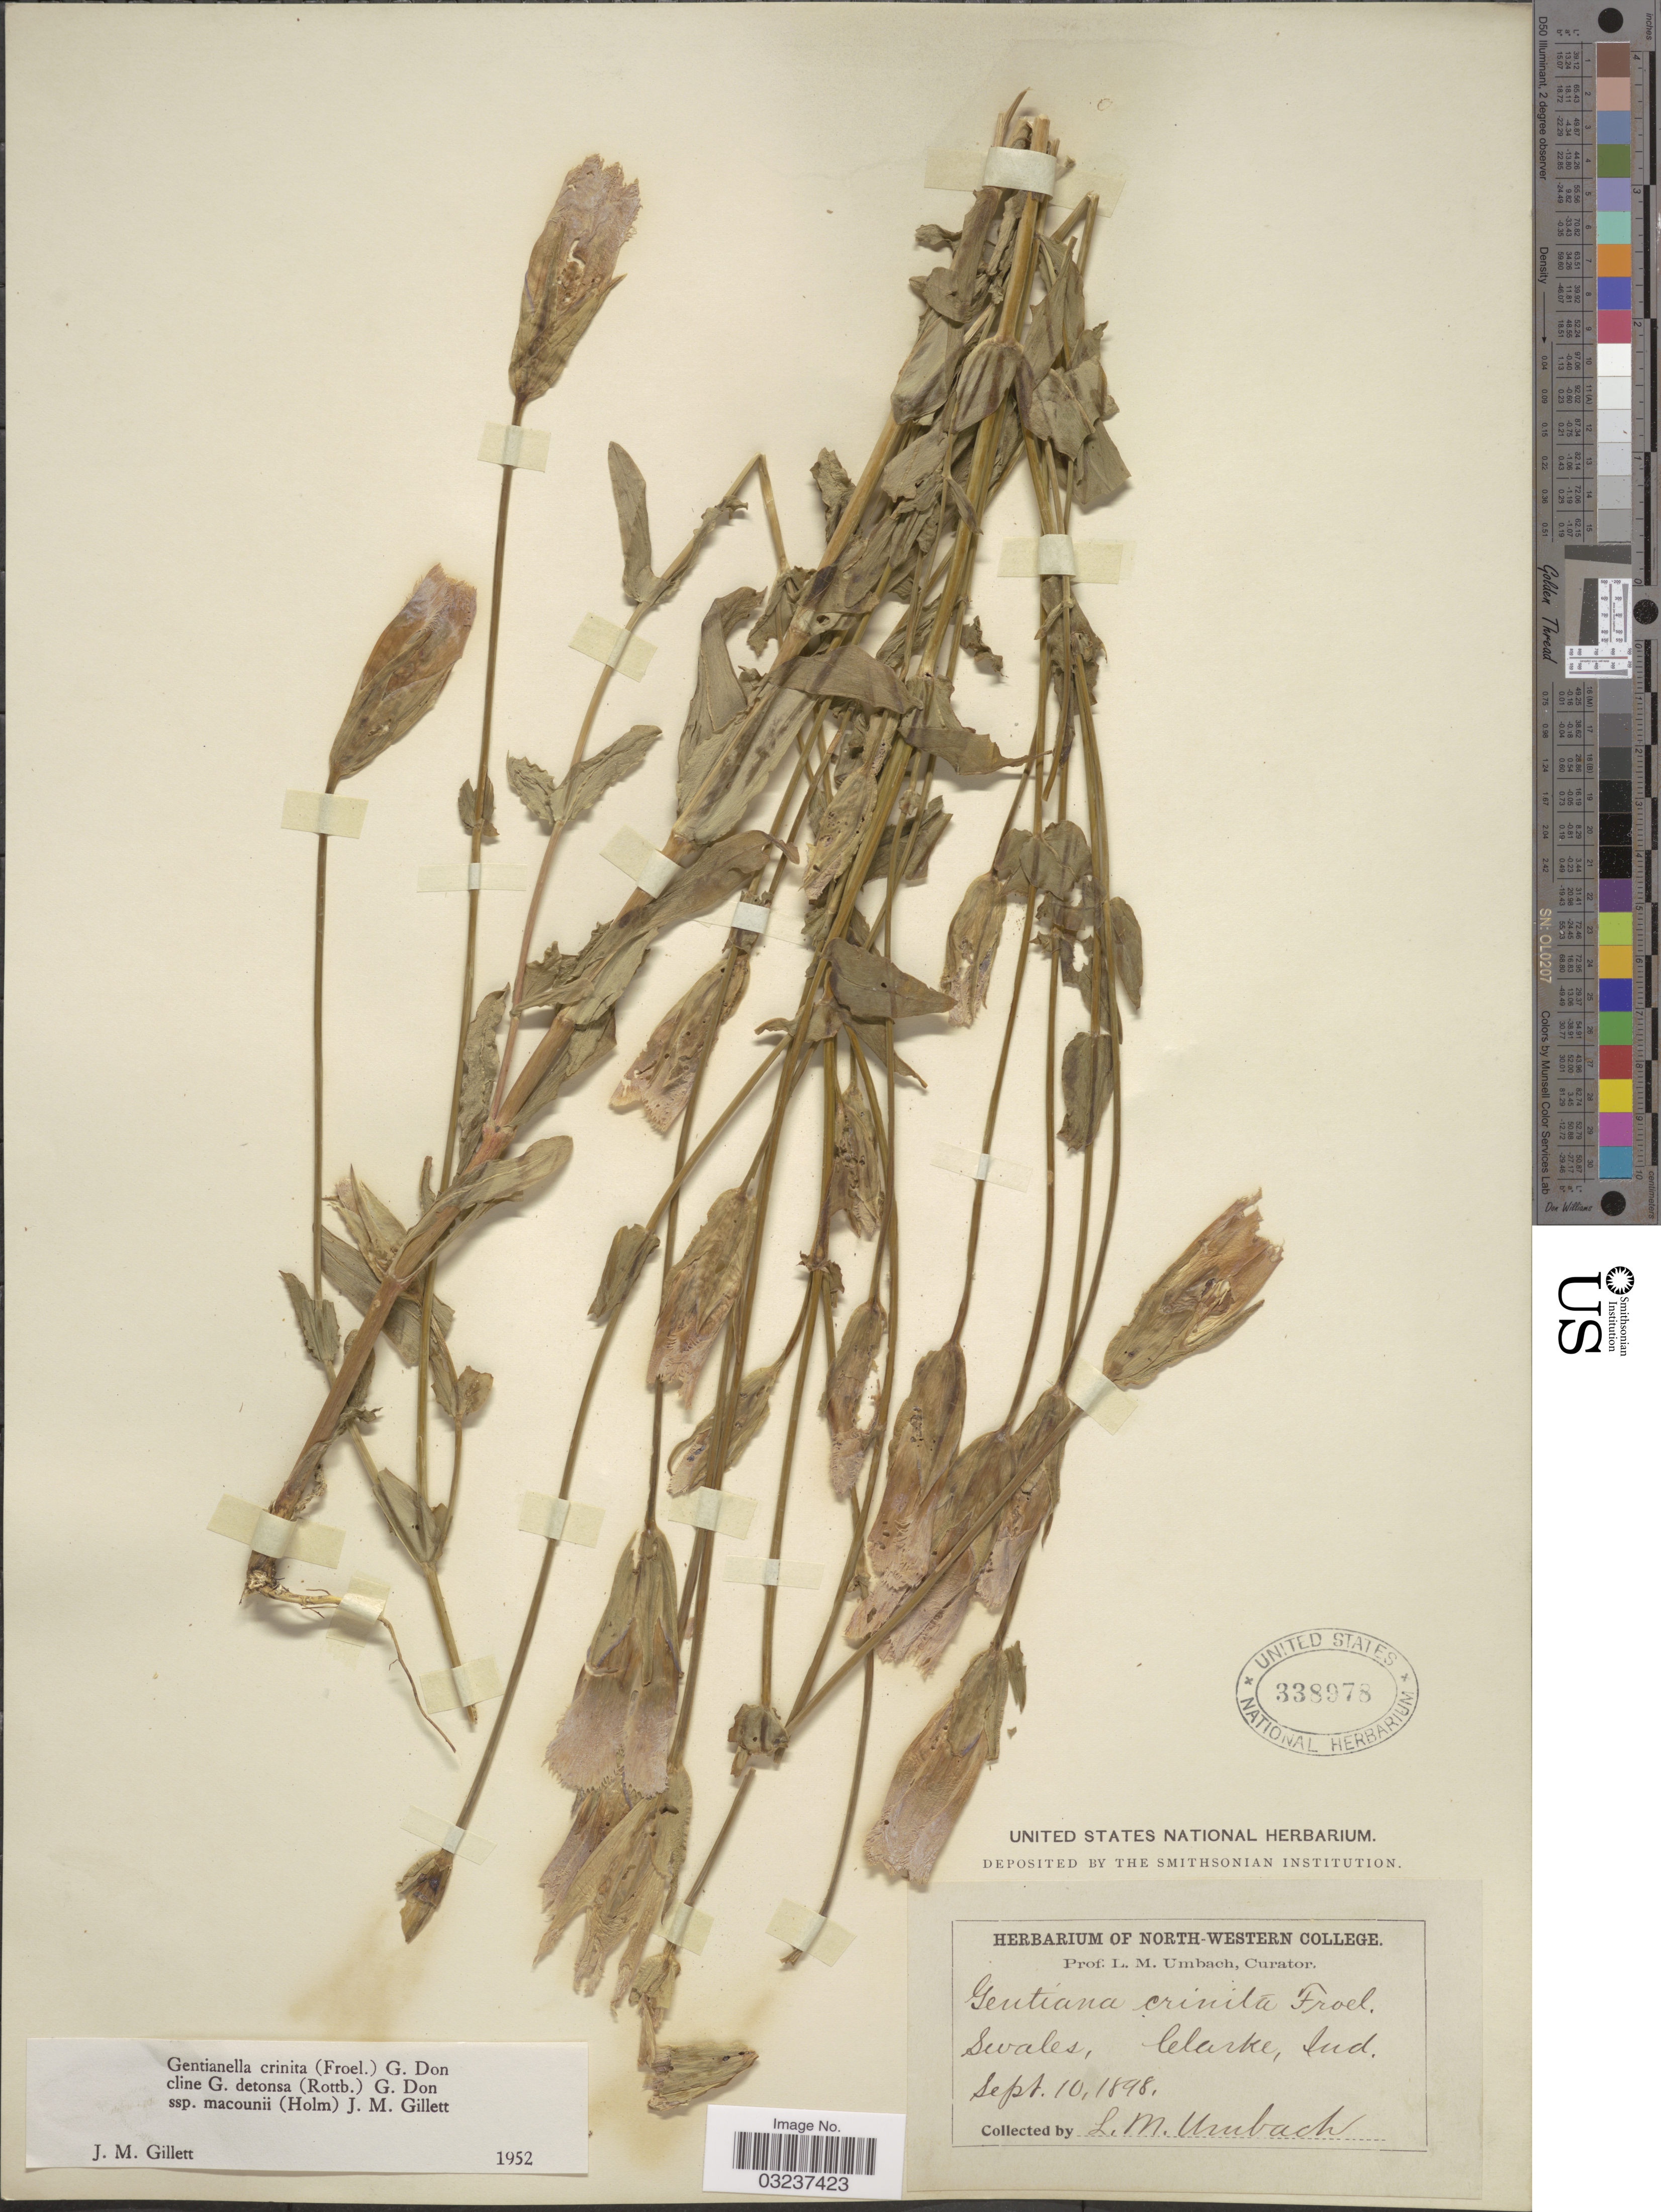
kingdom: Plantae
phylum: Tracheophyta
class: Magnoliopsida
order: Gentianales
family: Gentianaceae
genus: Gentianella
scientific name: Gentianella crinita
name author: (Froel.) G. Don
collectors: L. M. Umbach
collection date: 1898-09-10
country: United States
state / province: Indiana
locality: Swales, Clarke, Ind.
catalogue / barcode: US 338978